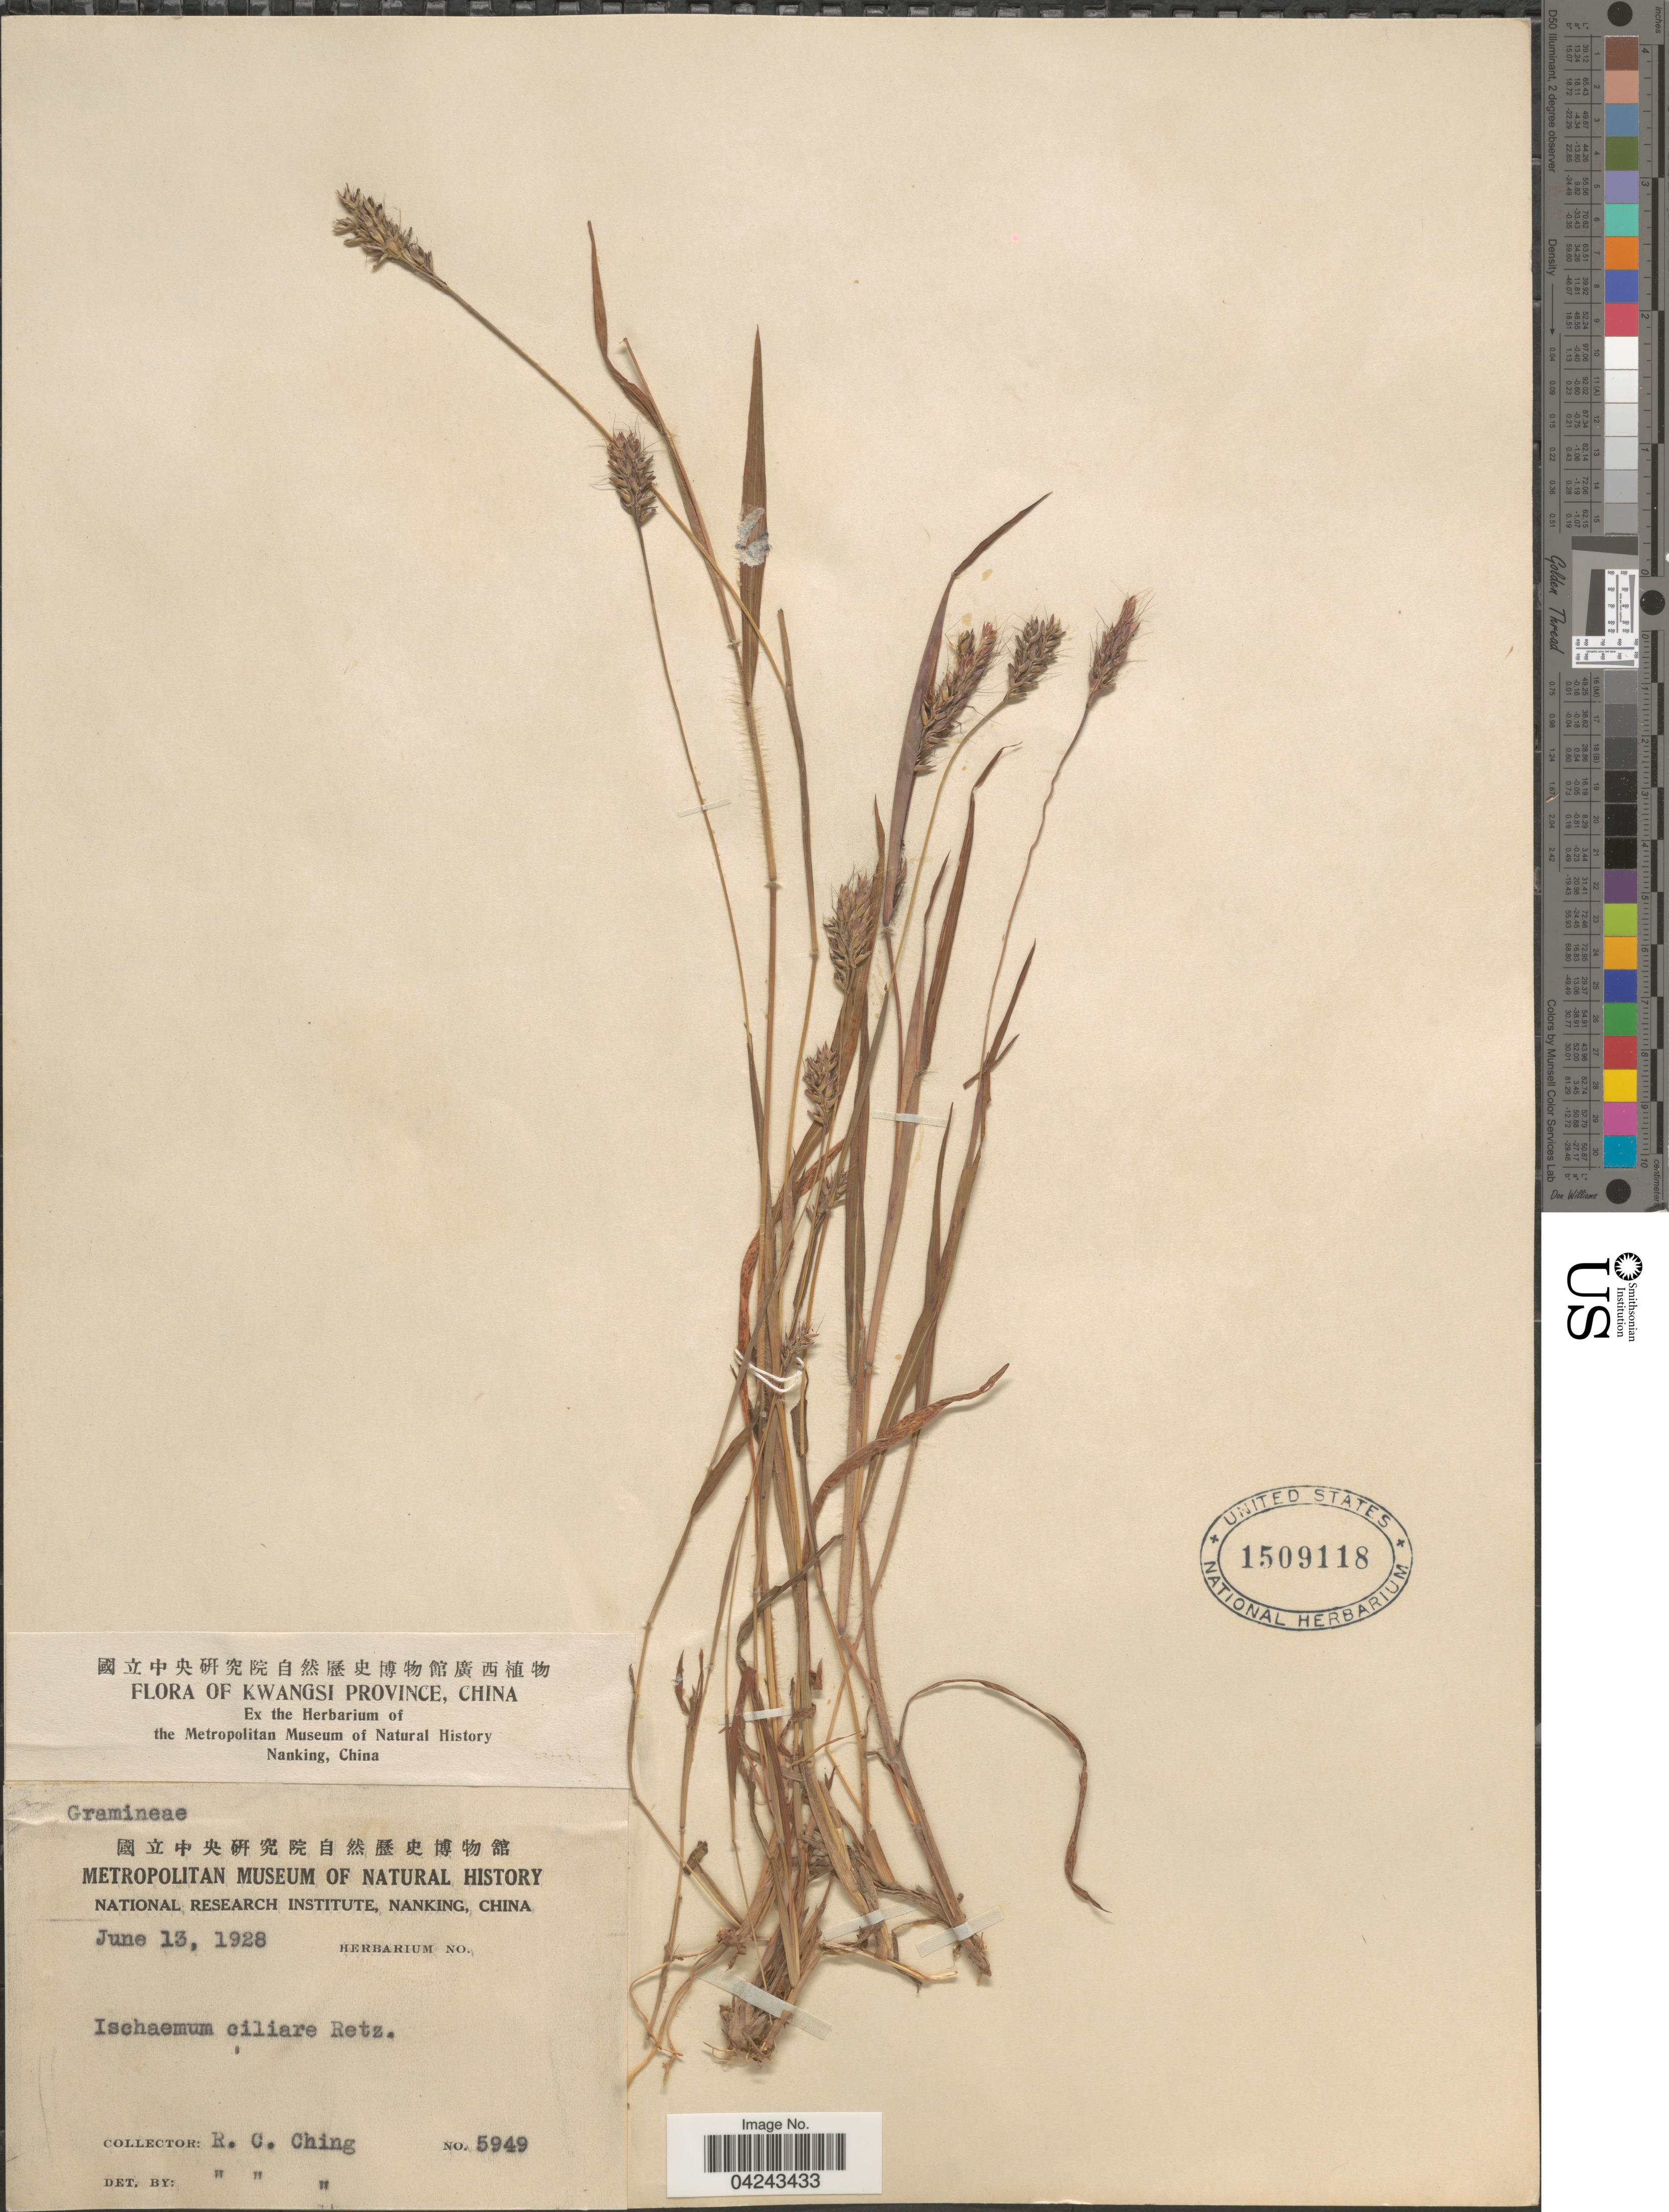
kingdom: Plantae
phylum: Tracheophyta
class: Liliopsida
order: Poales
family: Poaceae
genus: Ischaemum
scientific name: Ischaemum ciliare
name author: Retz.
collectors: R. C. Ching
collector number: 5949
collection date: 1928-06-13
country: China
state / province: Guangxi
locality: Kwangsi Province.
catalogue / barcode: US 1509118